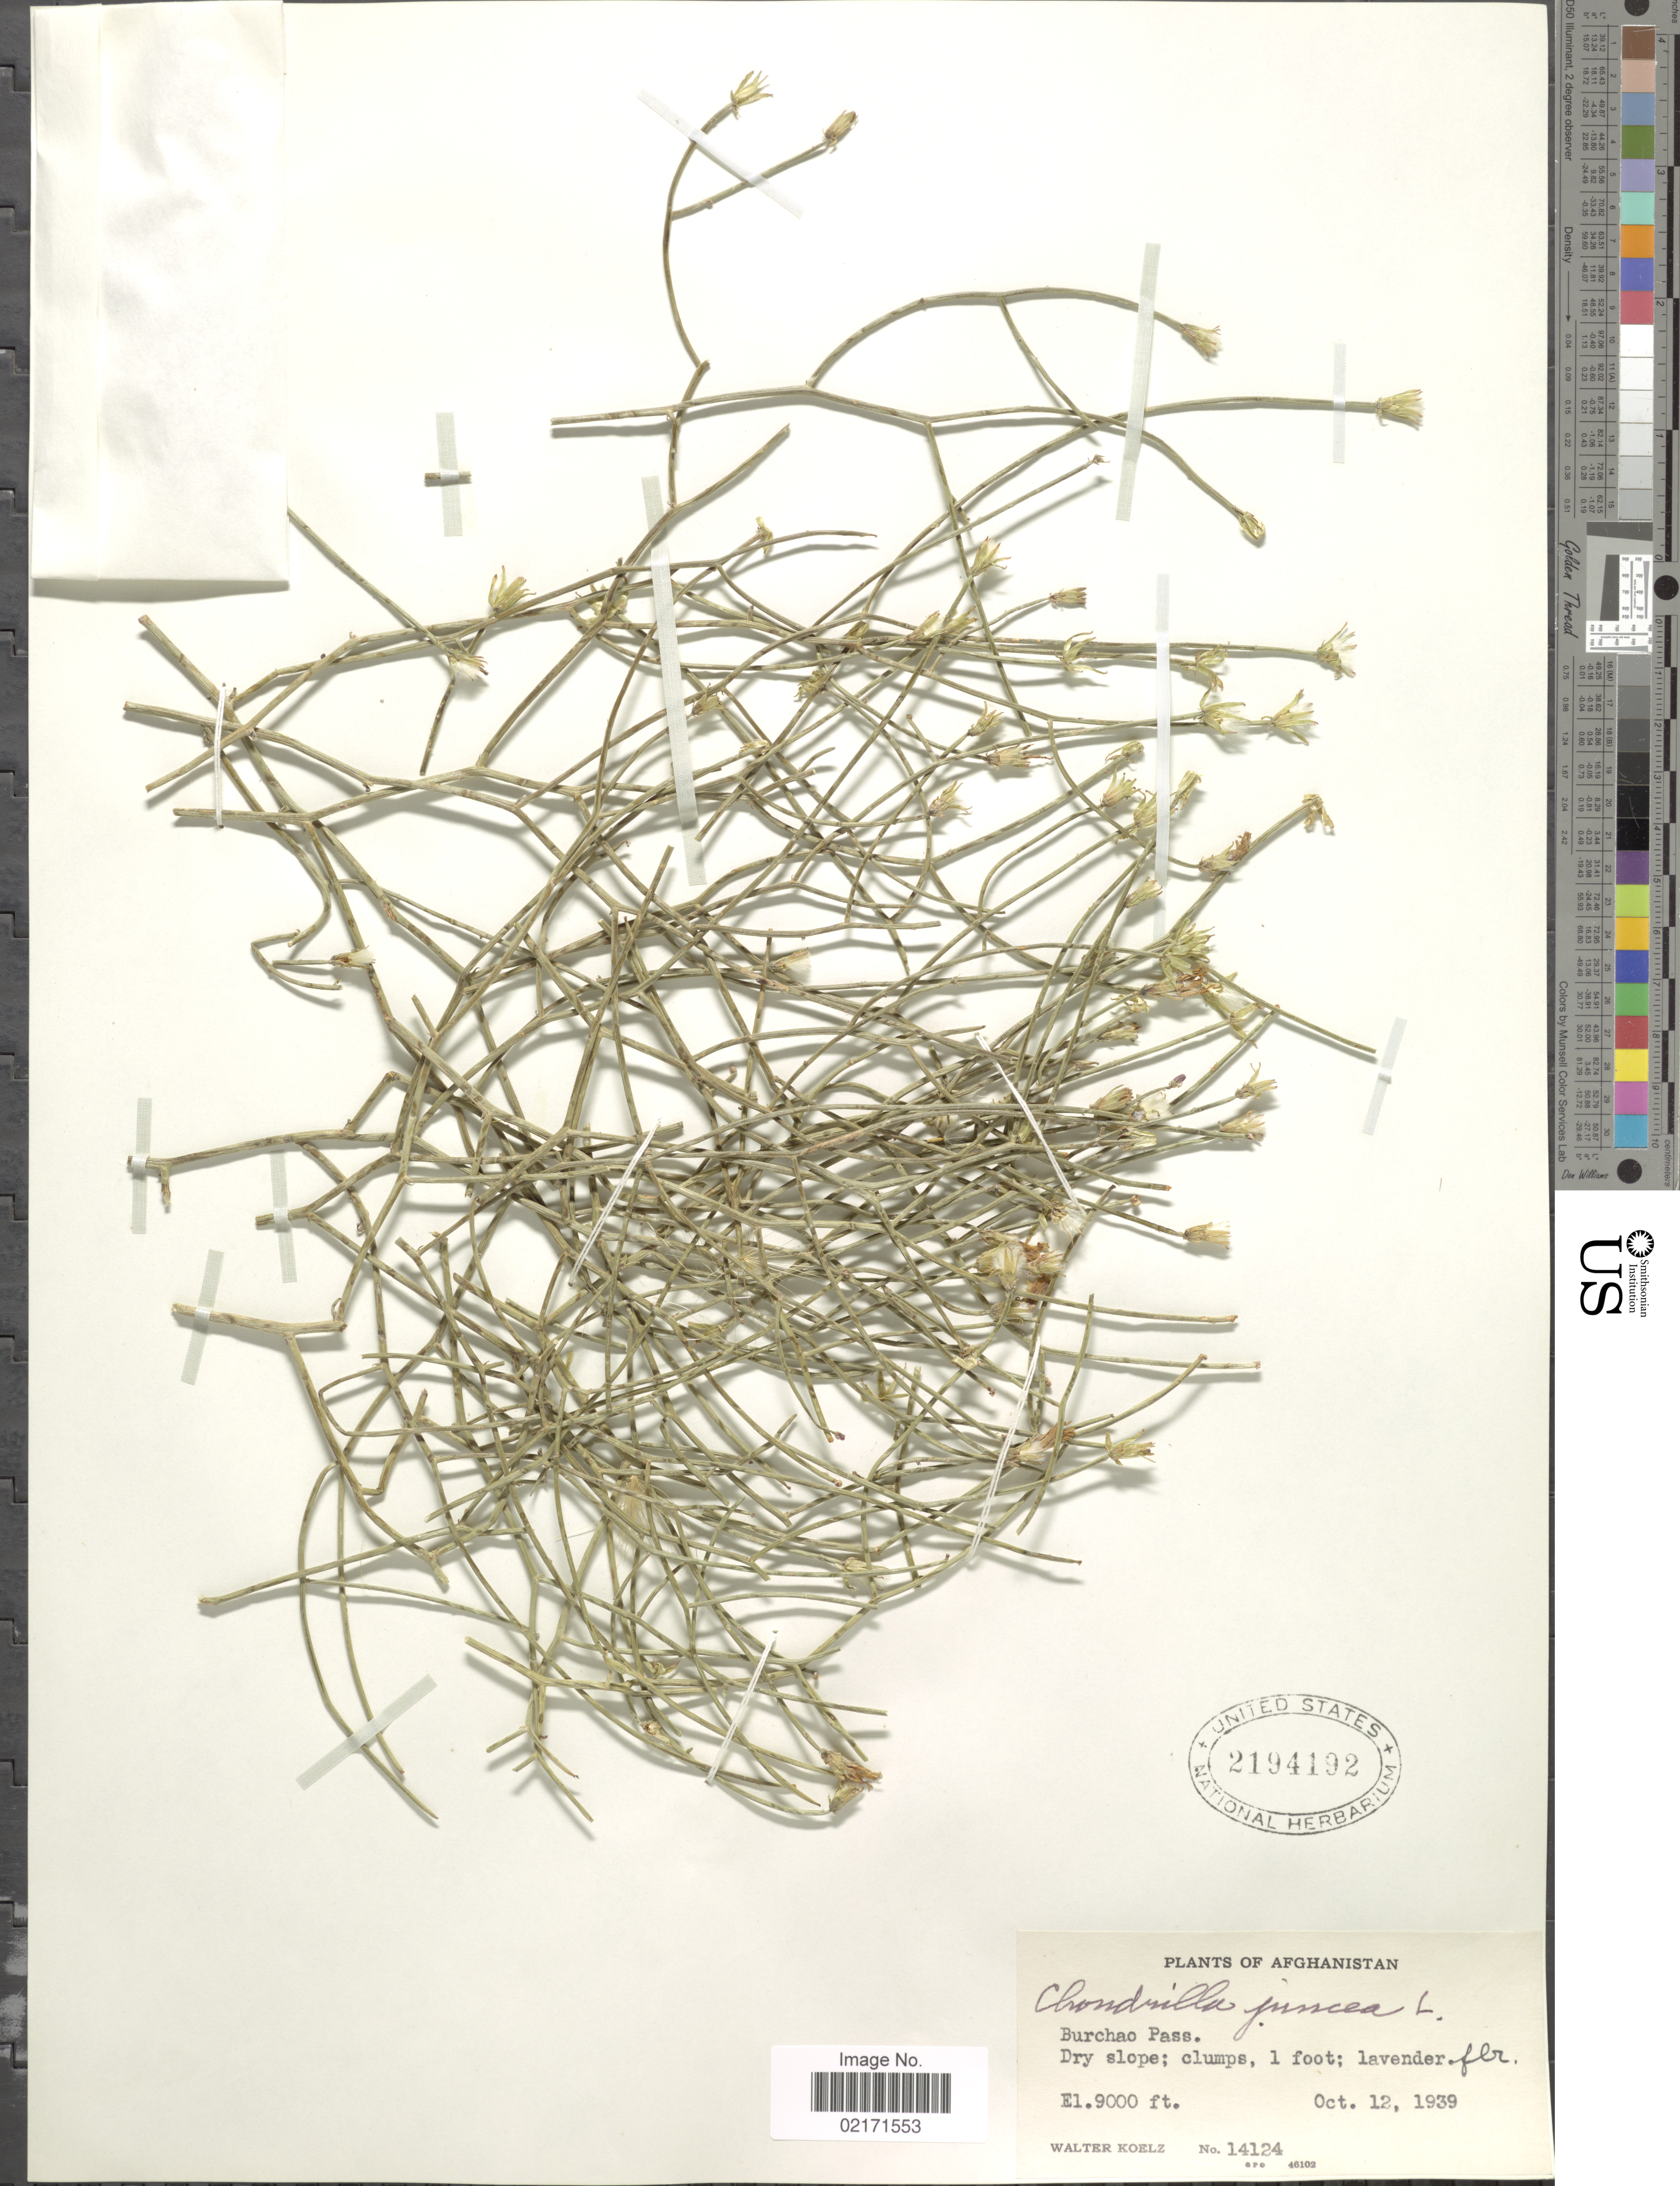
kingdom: Plantae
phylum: Tracheophyta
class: Magnoliopsida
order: Asterales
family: Asteraceae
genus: Chondrilla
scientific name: Chondrilla juncea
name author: L.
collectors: W. N. Koelz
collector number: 14124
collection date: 1939-10-12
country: Afghanistan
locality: Burchao Pass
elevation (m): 2743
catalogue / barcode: US 2194192